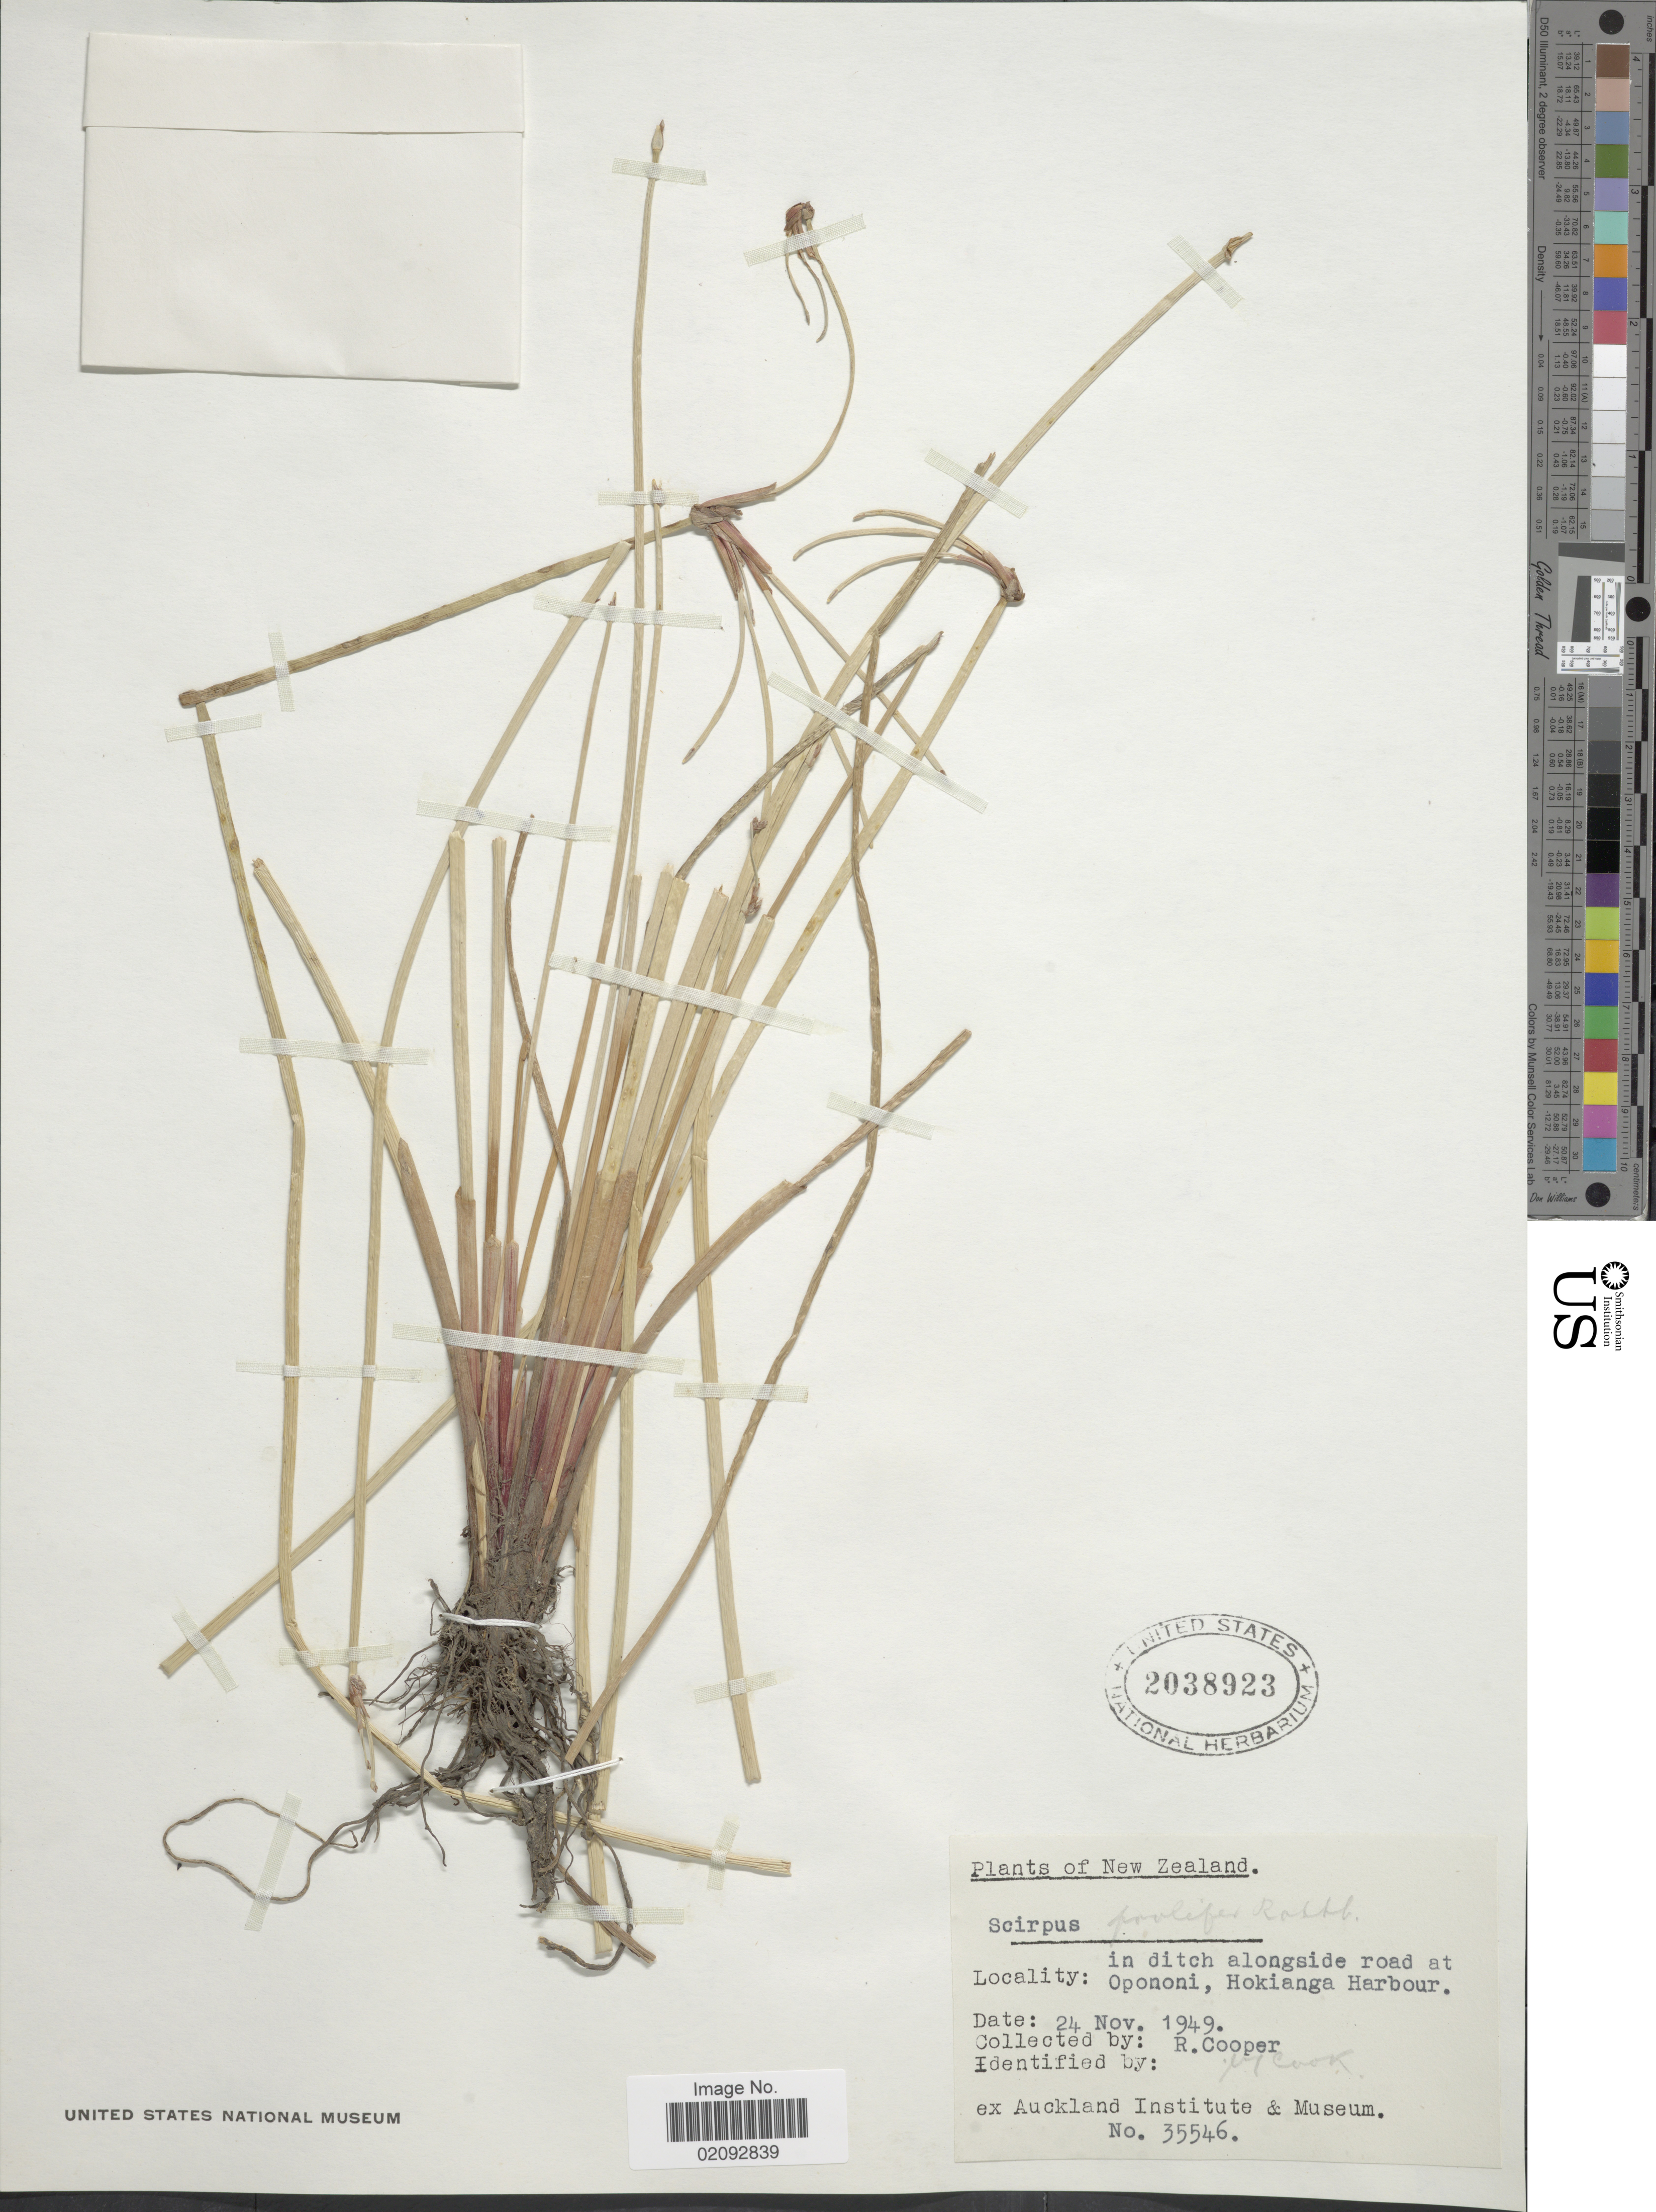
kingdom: Plantae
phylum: Tracheophyta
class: Liliopsida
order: Poales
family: Cyperaceae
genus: Isolepis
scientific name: Isolepis prolifera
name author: (Rottb.) R. Br.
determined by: Strong, Mark T., (BOT), Smithsonian Institution - National Museum of Natural History (UNITED STATES)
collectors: R. Cooper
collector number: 35546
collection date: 1949-11-24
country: New Zealand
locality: alongside road at Opononi, Hokianga Harbour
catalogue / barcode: US 2038923